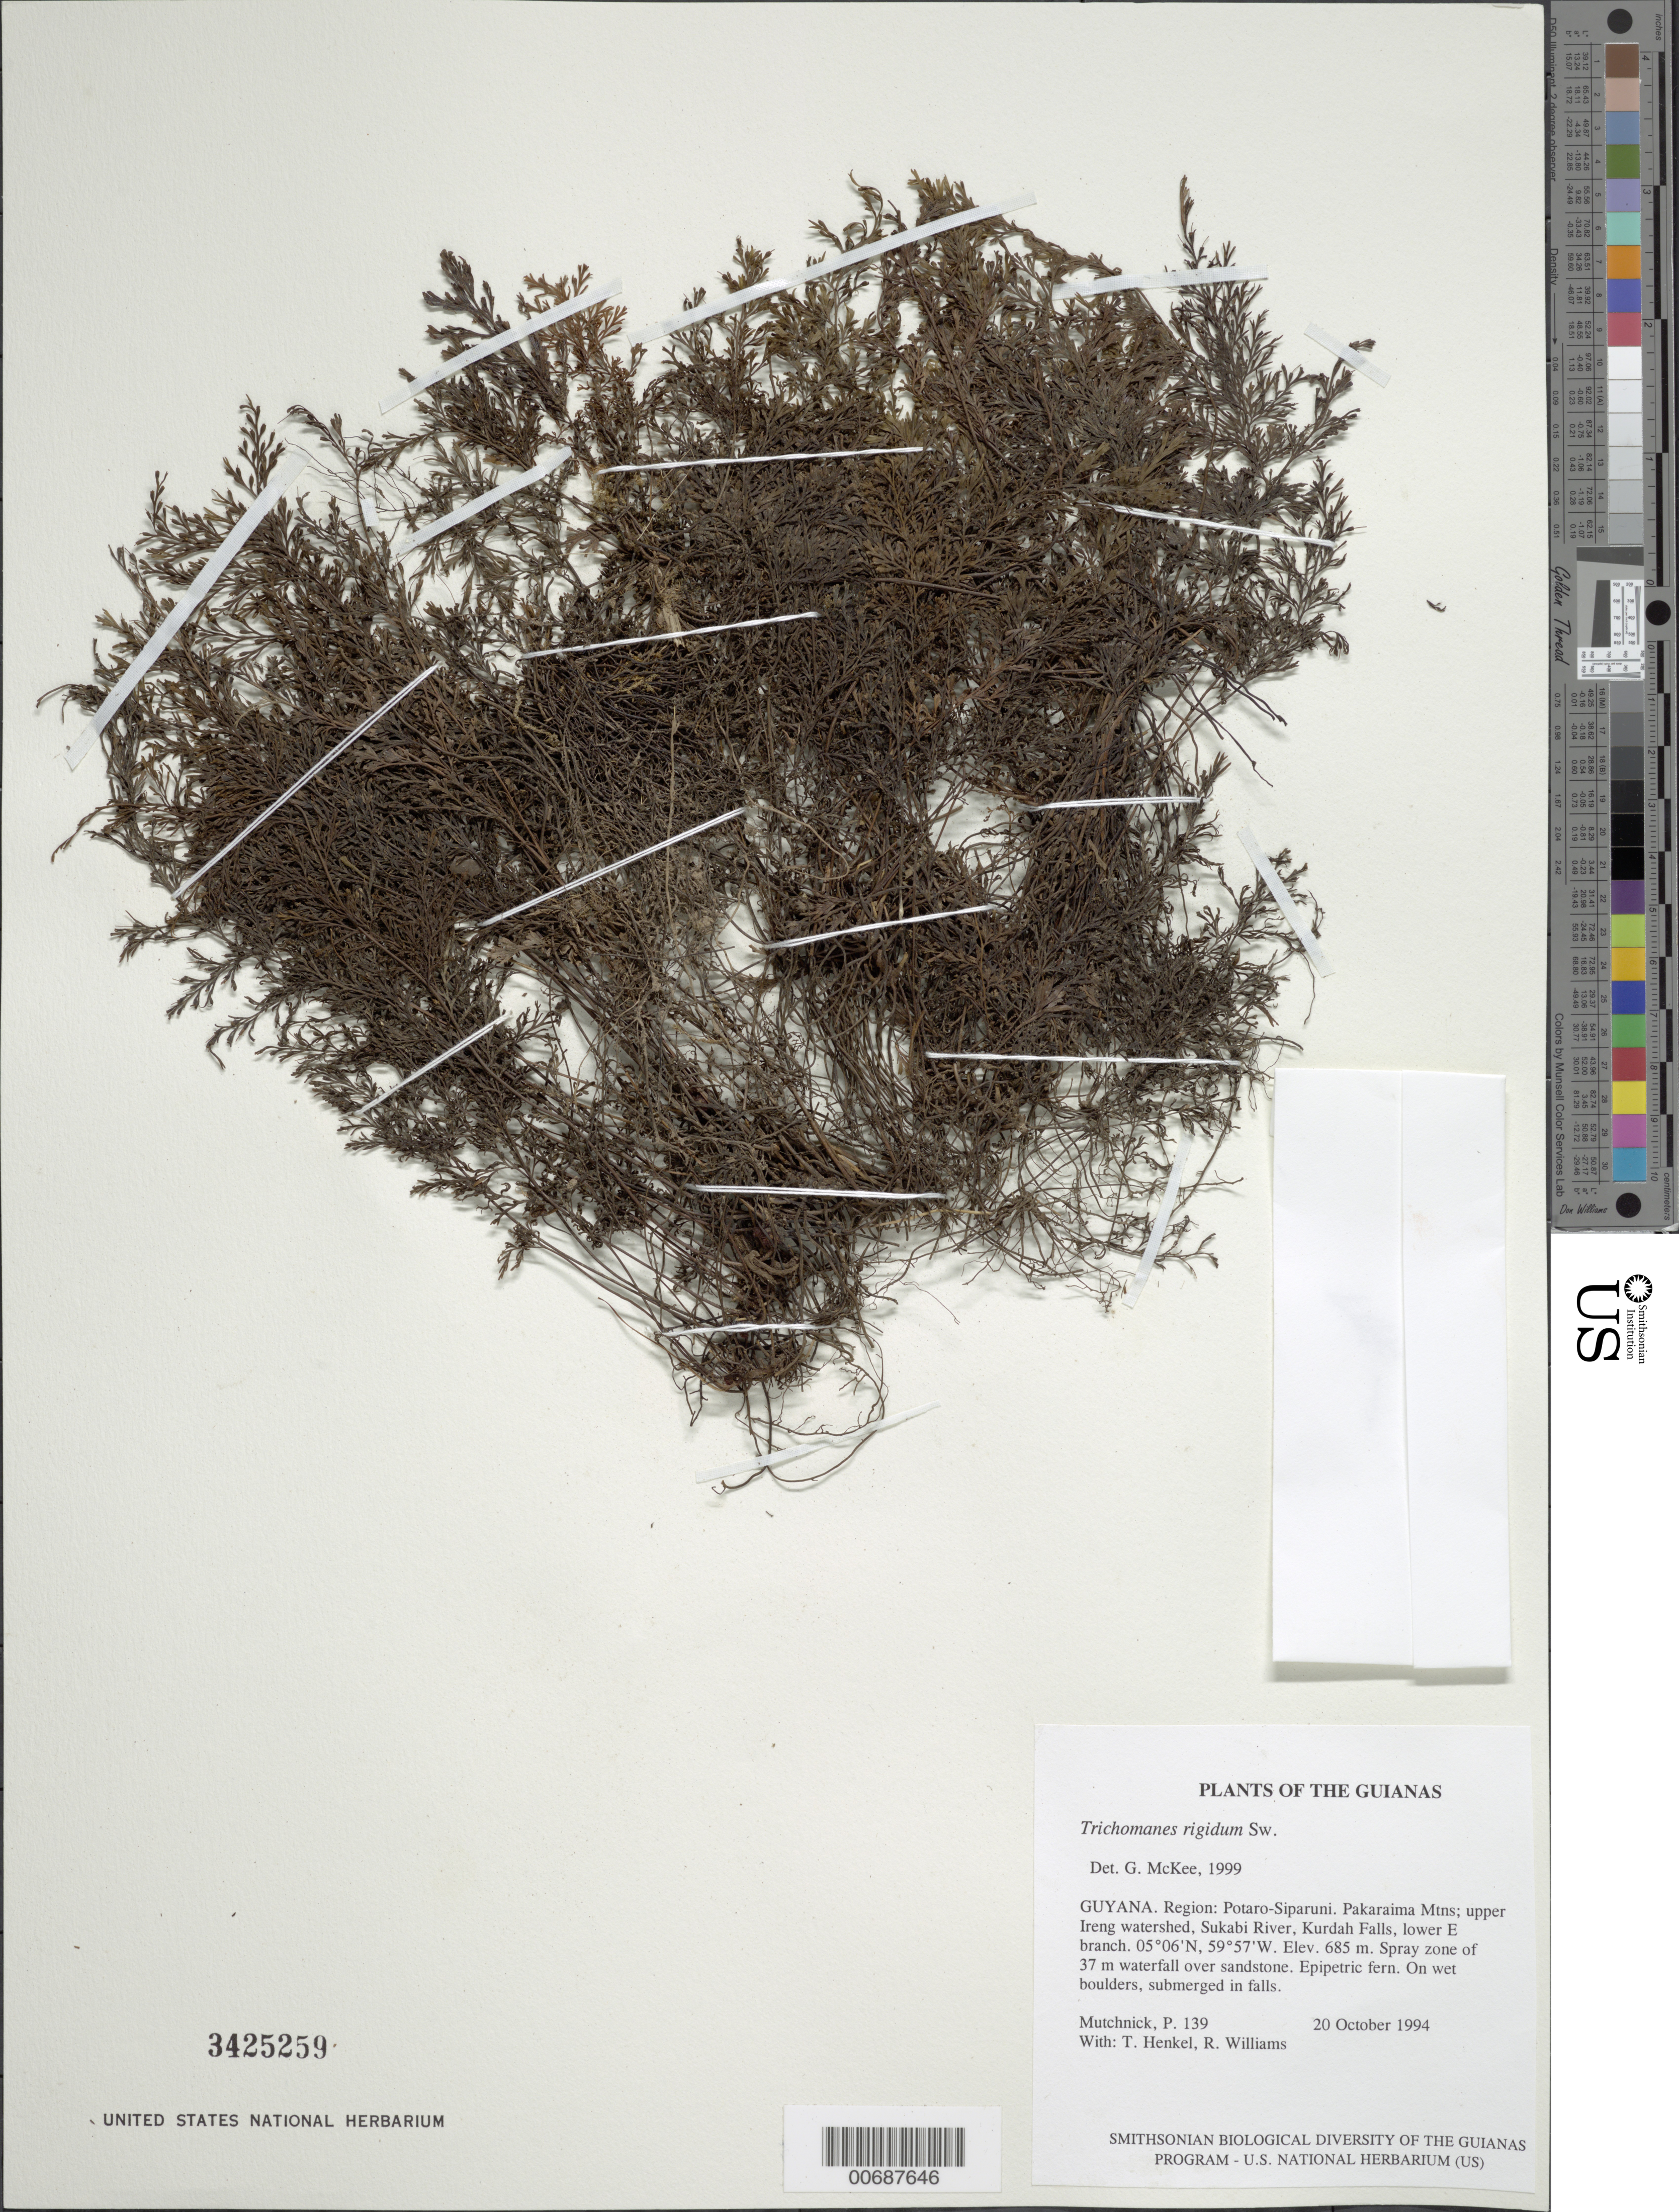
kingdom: Plantae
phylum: Tracheophyta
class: Polypodiopsida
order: Hymenophyllales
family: Hymenophyllaceae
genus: Trichomanes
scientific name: Trichomanes resinosum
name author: R.C. Moran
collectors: P. Mutchnick, T. Henkel & R. Williams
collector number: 139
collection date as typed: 20 October 1994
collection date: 1994-10-20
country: Guyana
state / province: Potaro-Siparuni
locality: Pakaraima Mtns; upper Ireng watershed, Sukabi River, Kurdah Falls, lower E branch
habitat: Spray zone of 37 m waterfall over sandstone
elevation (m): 685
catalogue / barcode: US 3425259